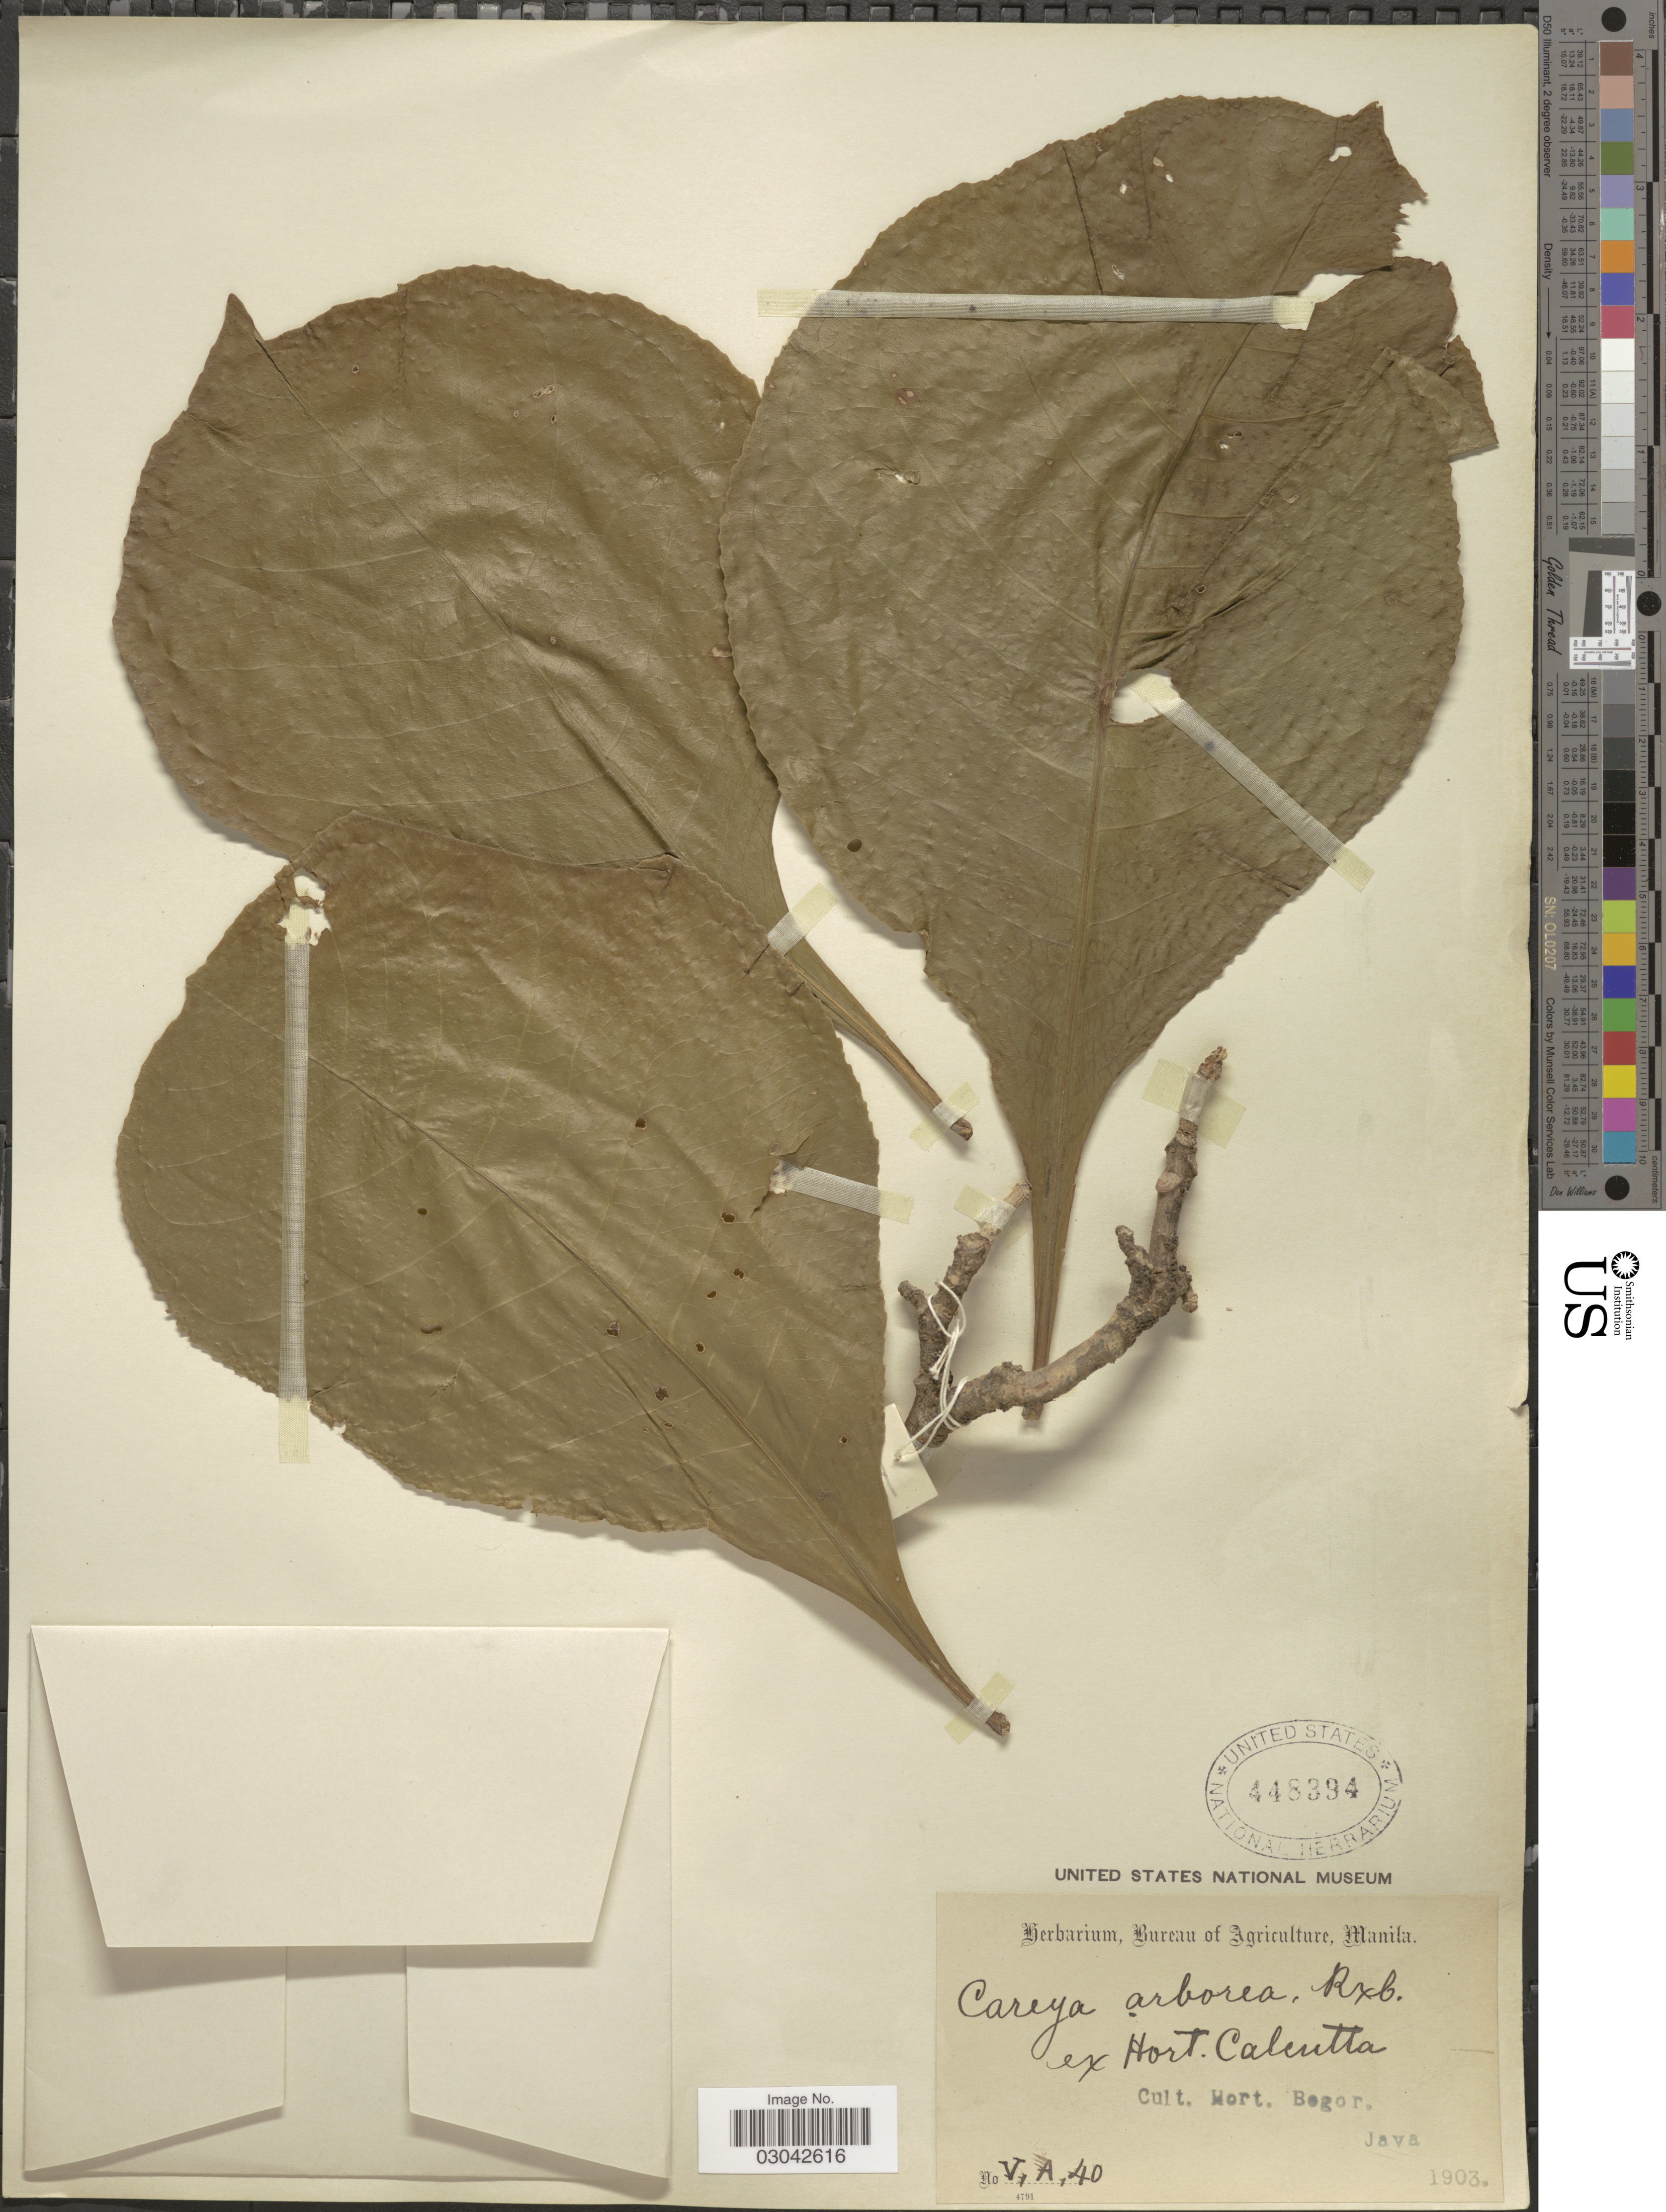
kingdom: Plantae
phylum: Tracheophyta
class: Magnoliopsida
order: Ericales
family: Lecythidaceae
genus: Careya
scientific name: Careya arborea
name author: Roxb.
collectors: ex Herb. Bur. Agric. Manila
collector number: V,A,40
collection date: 1903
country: Indonesia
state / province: Java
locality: Ex Hort. Calcutta. [unsure placement] Cult. Hort. Bogor.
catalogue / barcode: US 448394